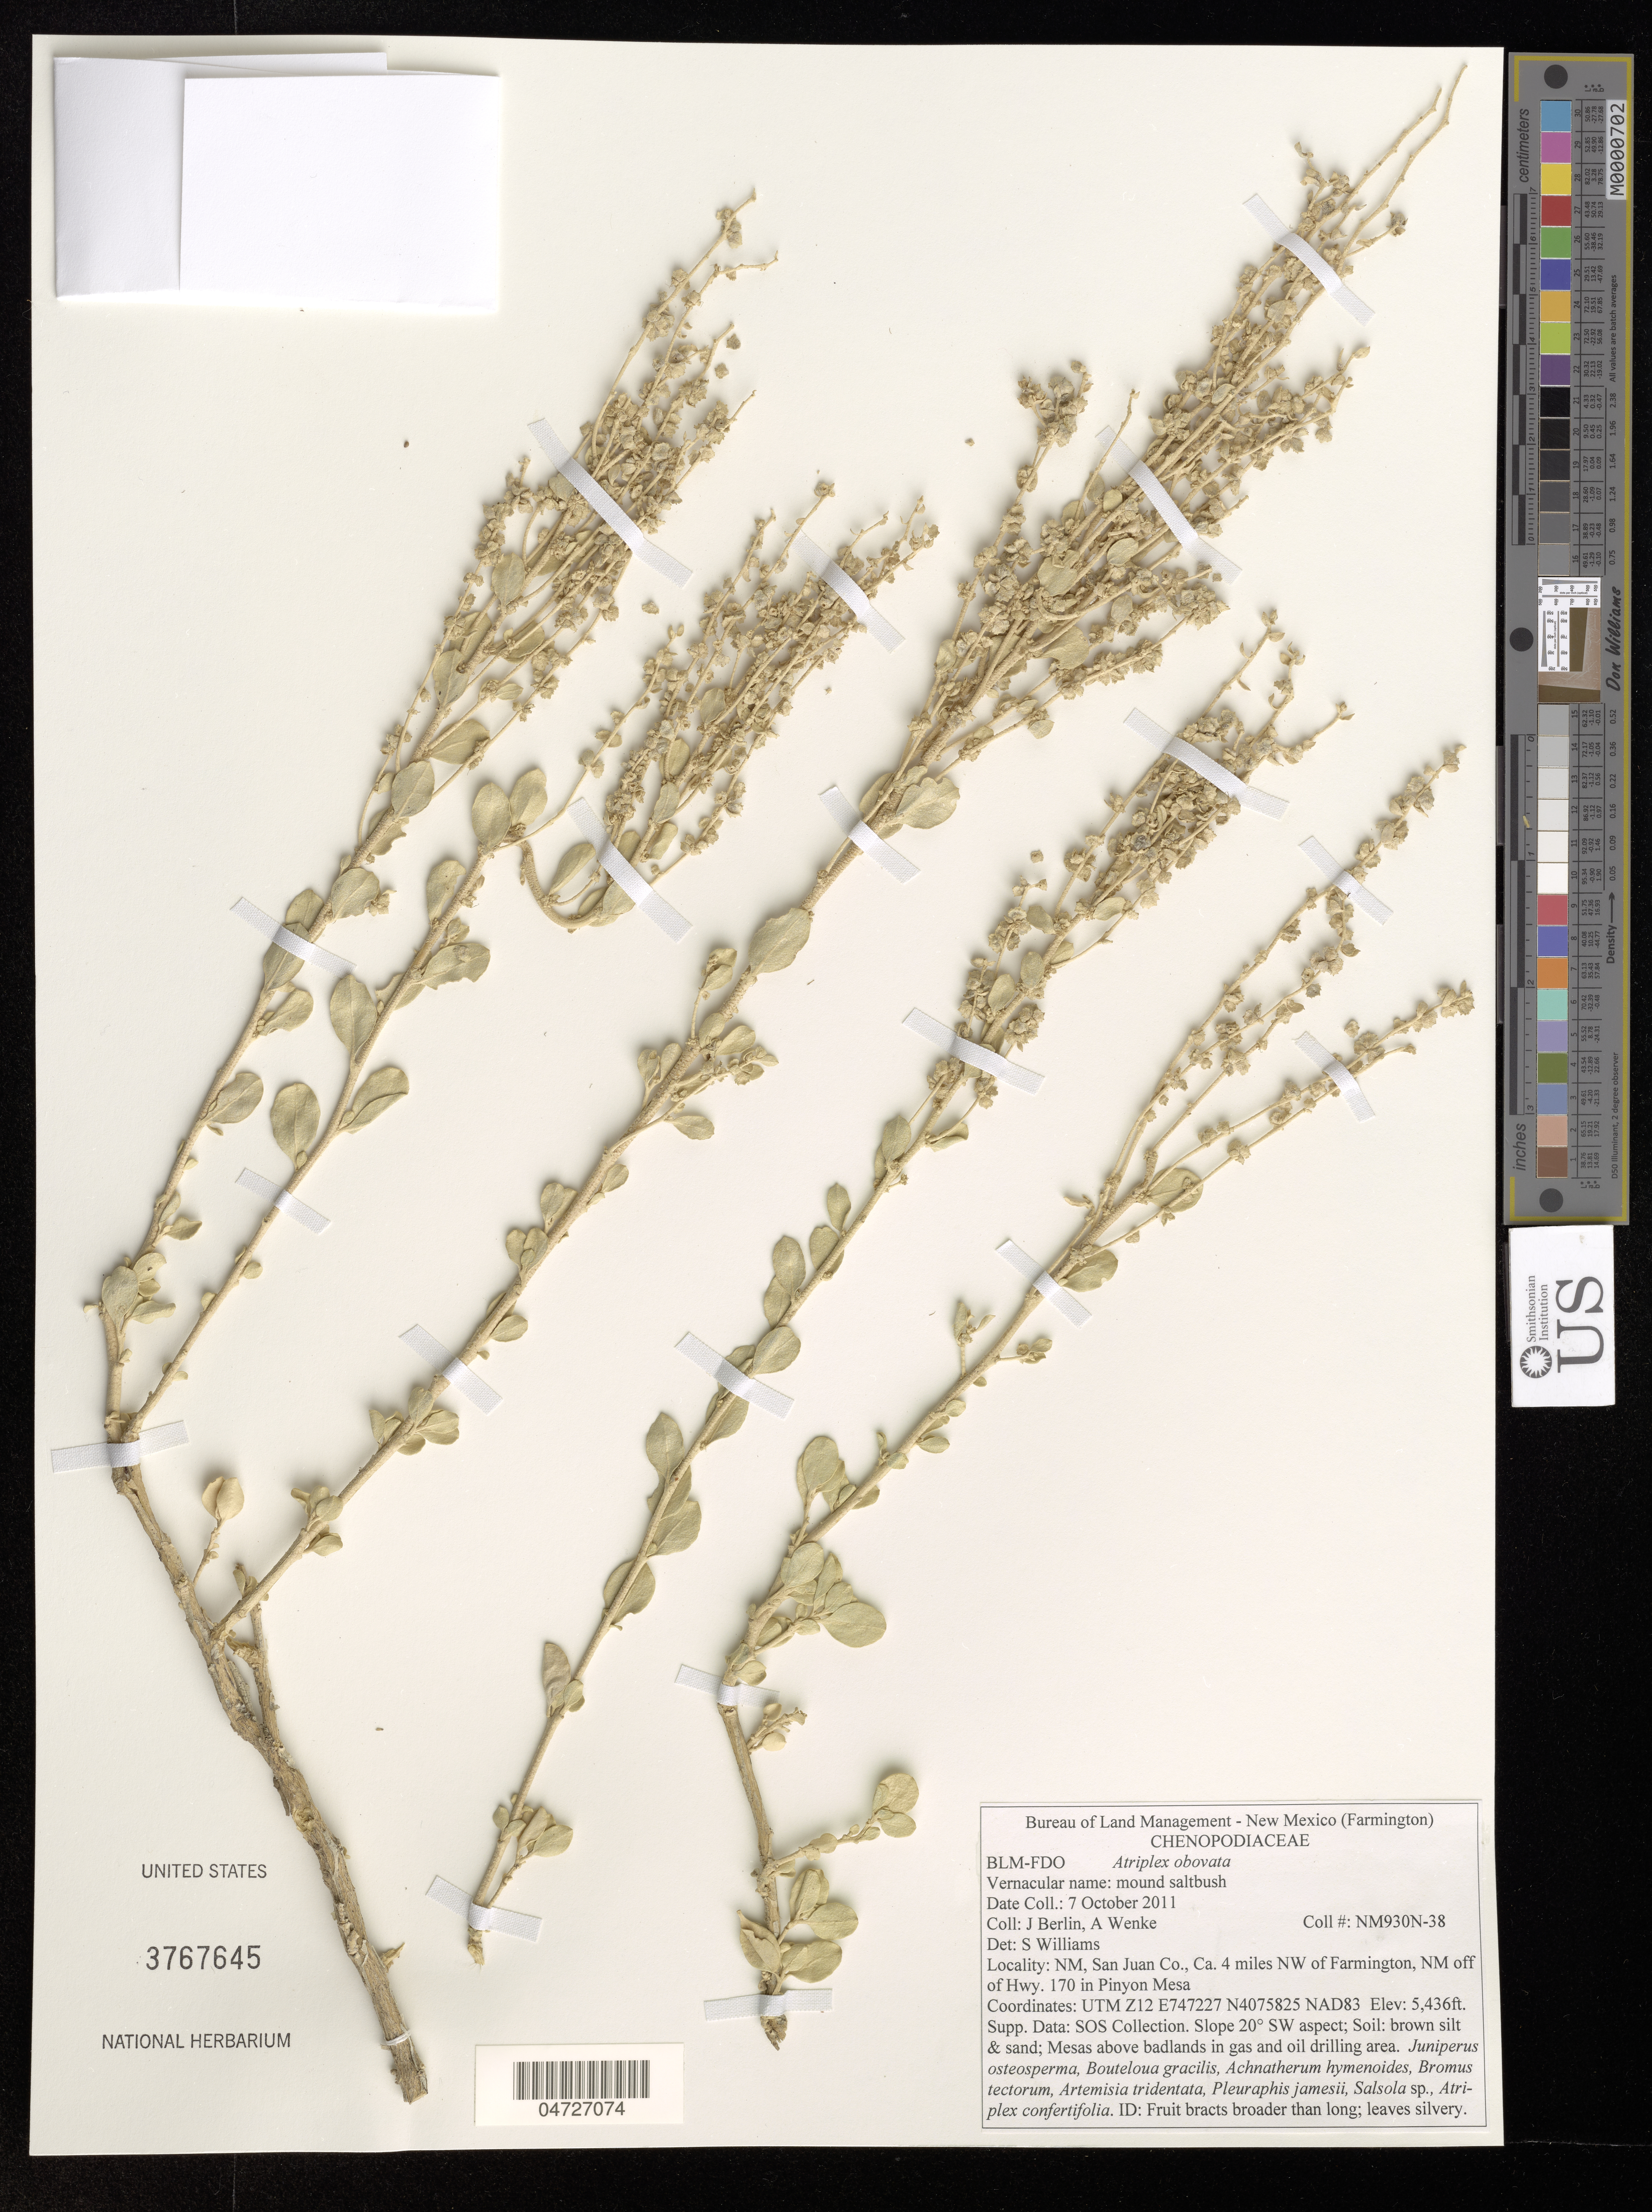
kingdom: Plantae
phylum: Tracheophyta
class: Magnoliopsida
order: Caryophyllales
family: Amaranthaceae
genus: Atriplex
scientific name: Atriplex obovata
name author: Moq.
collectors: J. Berlin & A. Wenke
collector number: NM930N-38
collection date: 2011-10-07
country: United States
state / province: New Mexico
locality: (Farmington). San Juan Co., Ca. 4 miles NW of Farmington, NM off of Hwy. 170 in Pinyon Mesa.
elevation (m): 1657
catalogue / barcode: US 3767645